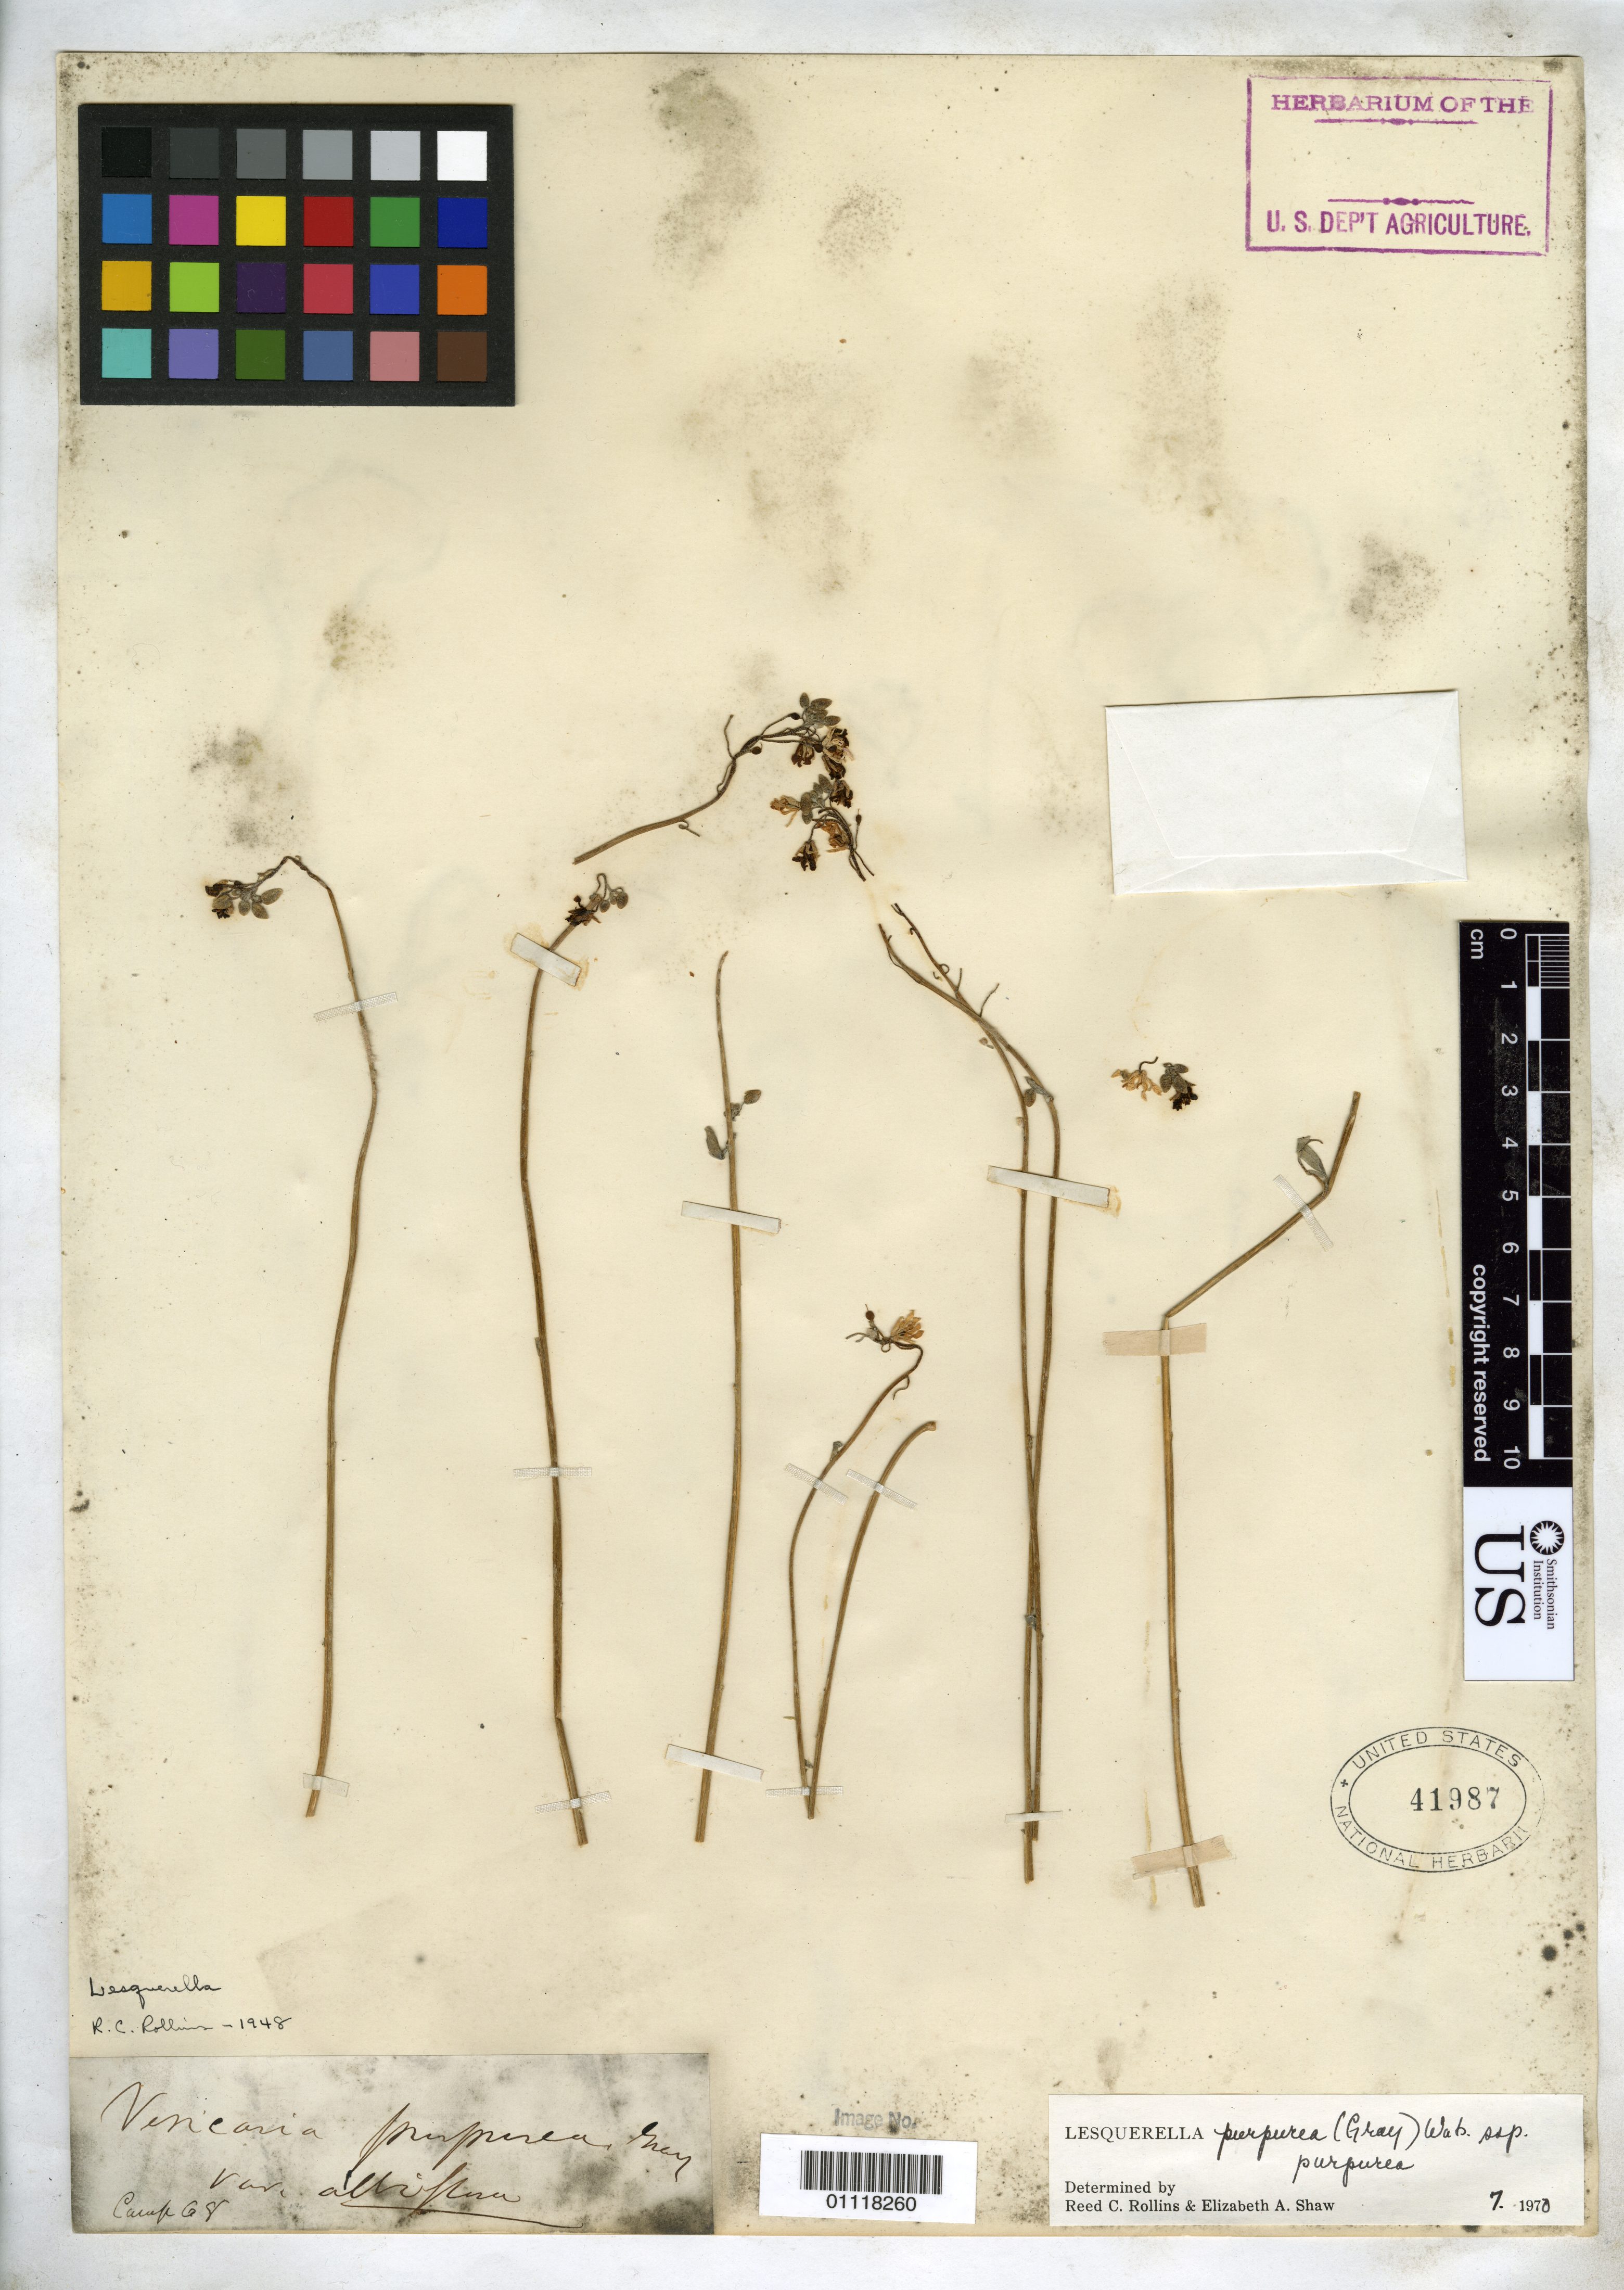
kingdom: Plantae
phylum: Tracheophyta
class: Magnoliopsida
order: Brassicales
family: Brassicaceae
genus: Lesquerella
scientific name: Lesquerella purpurea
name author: (A. Gray) S. Watson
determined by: Rollins, R. C.; Shaw, E. A.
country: United States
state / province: Arizona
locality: Camp 68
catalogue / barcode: US 41987